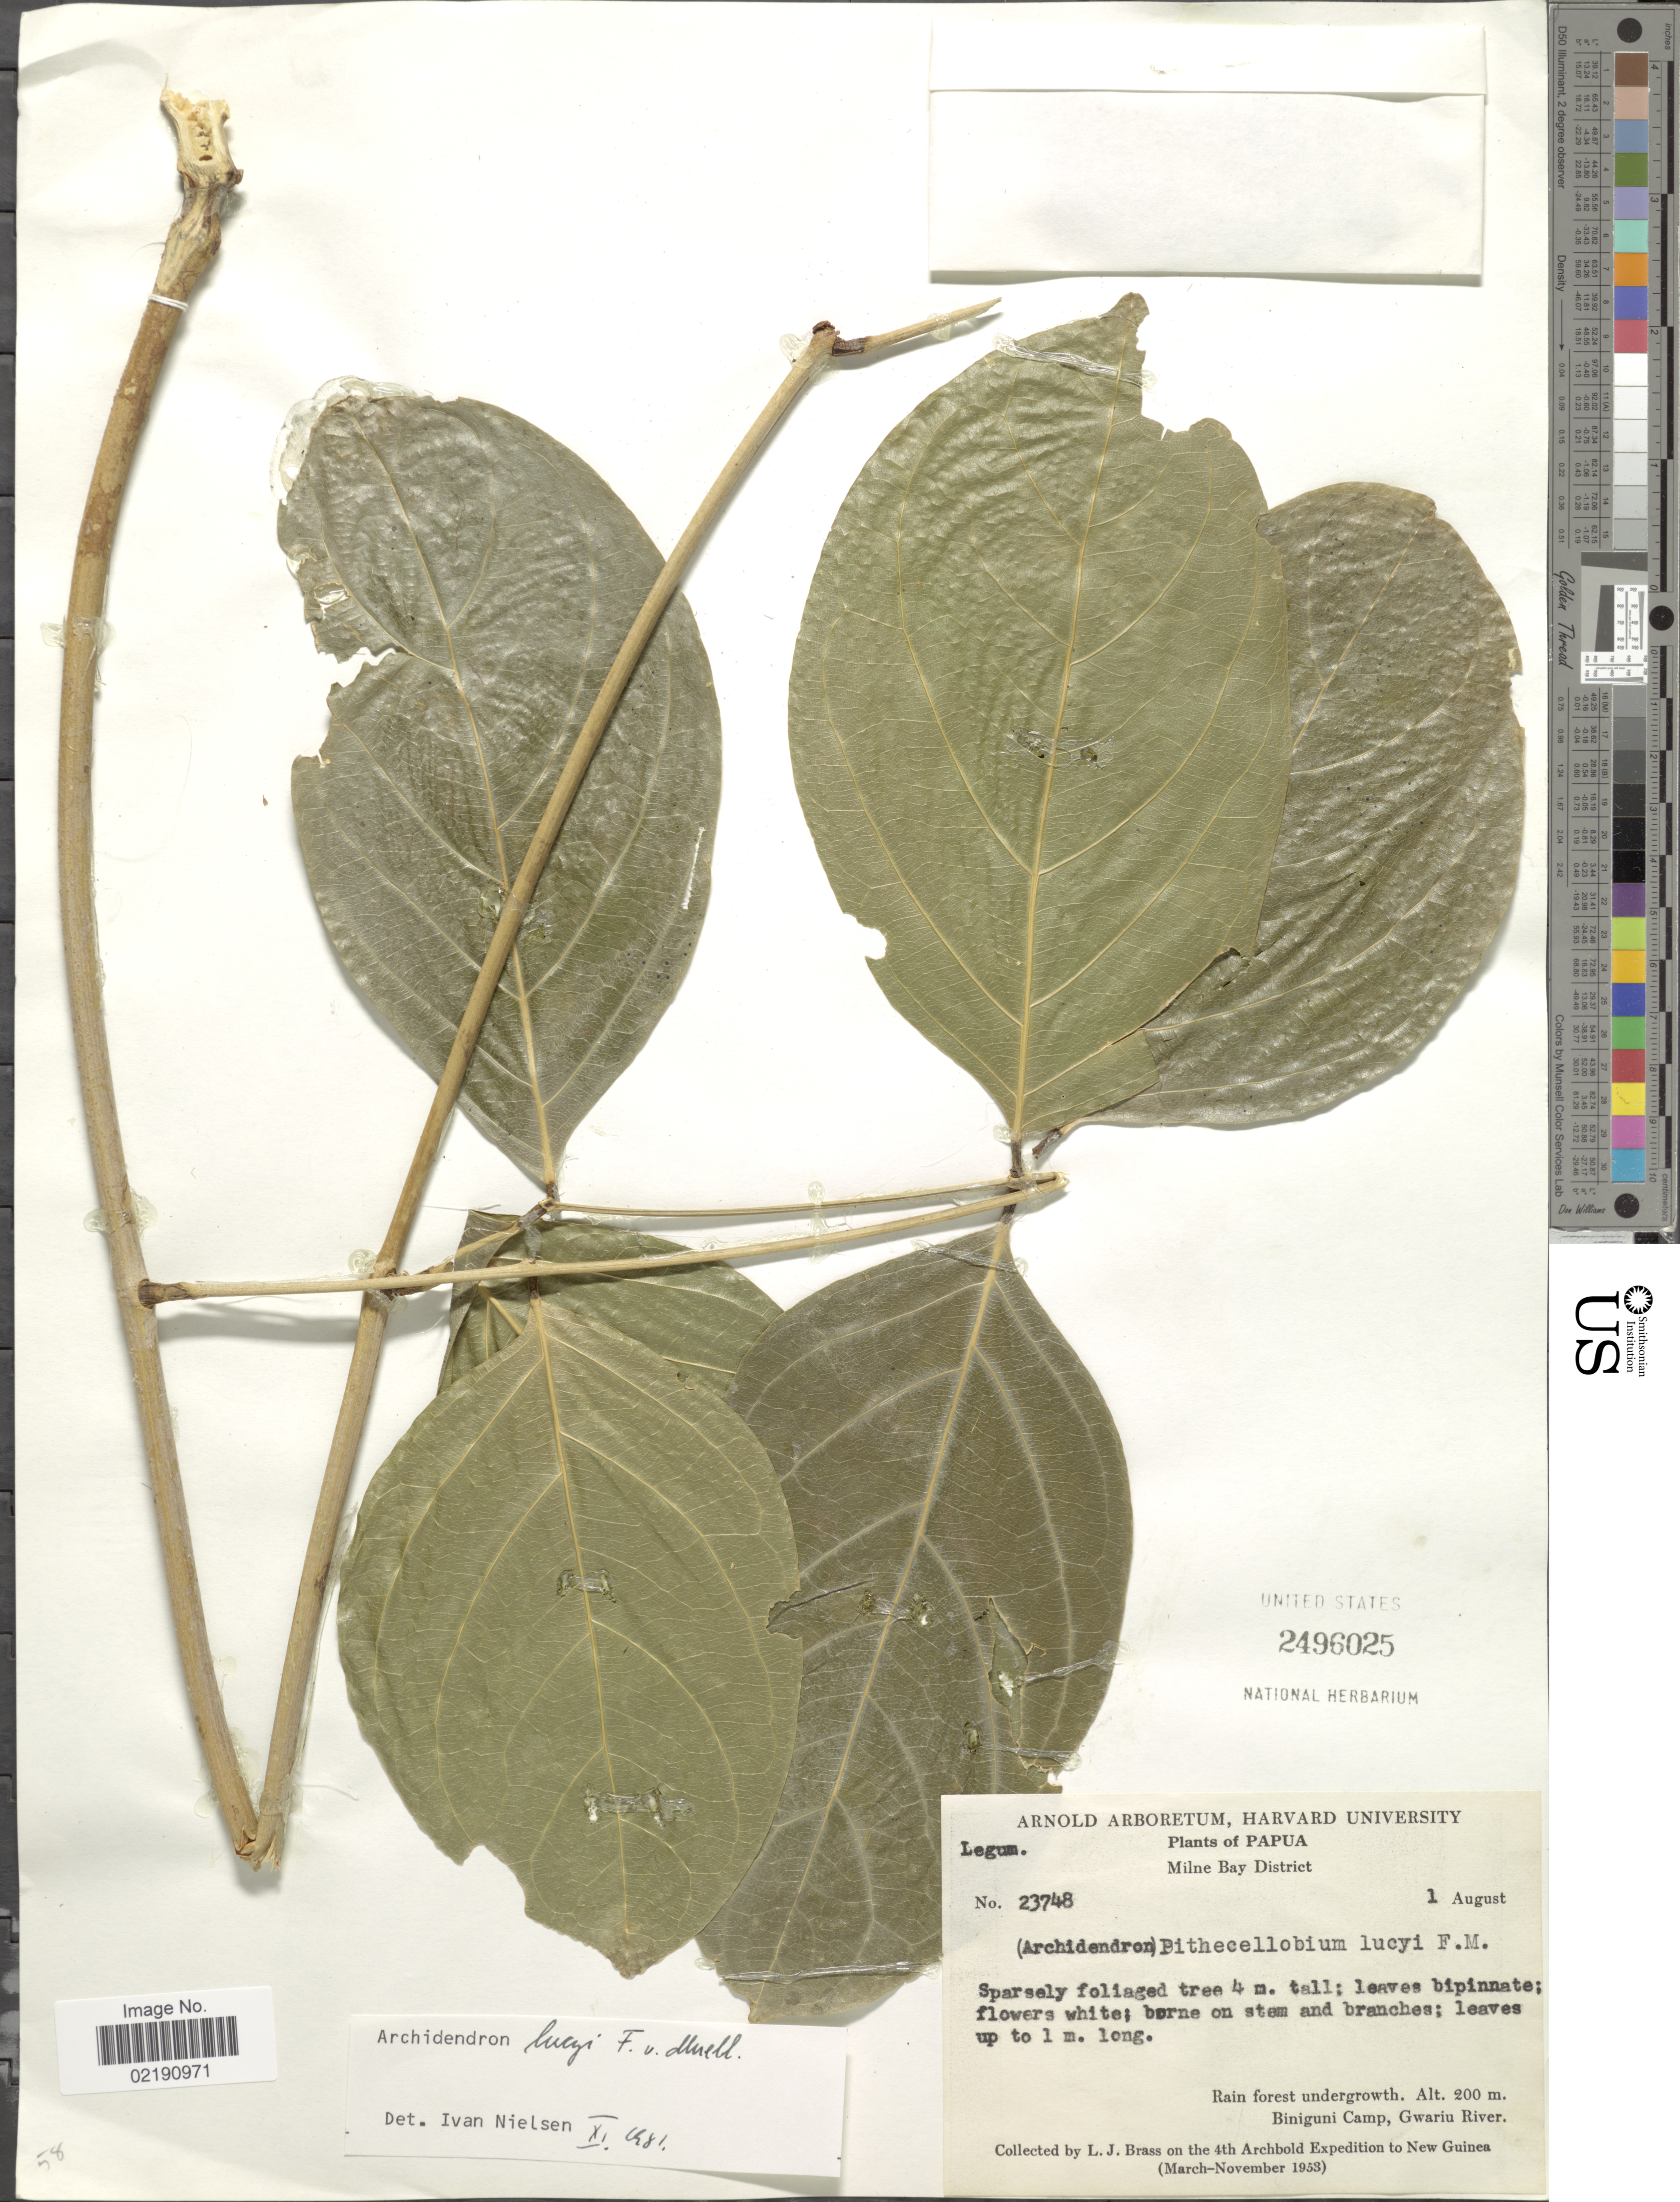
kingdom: Plantae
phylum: Tracheophyta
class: Magnoliopsida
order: Fabales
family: Fabaceae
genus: Archidendron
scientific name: Archidendron lucyi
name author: F. Muell.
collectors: L. J. Brass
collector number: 23748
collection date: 1953-08-01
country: Papua New Guinea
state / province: Milne Bay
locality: Milne Bay District, Rain forest undergrowth, Biniguni Camp, Gwariu River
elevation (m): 200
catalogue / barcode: US 2496025